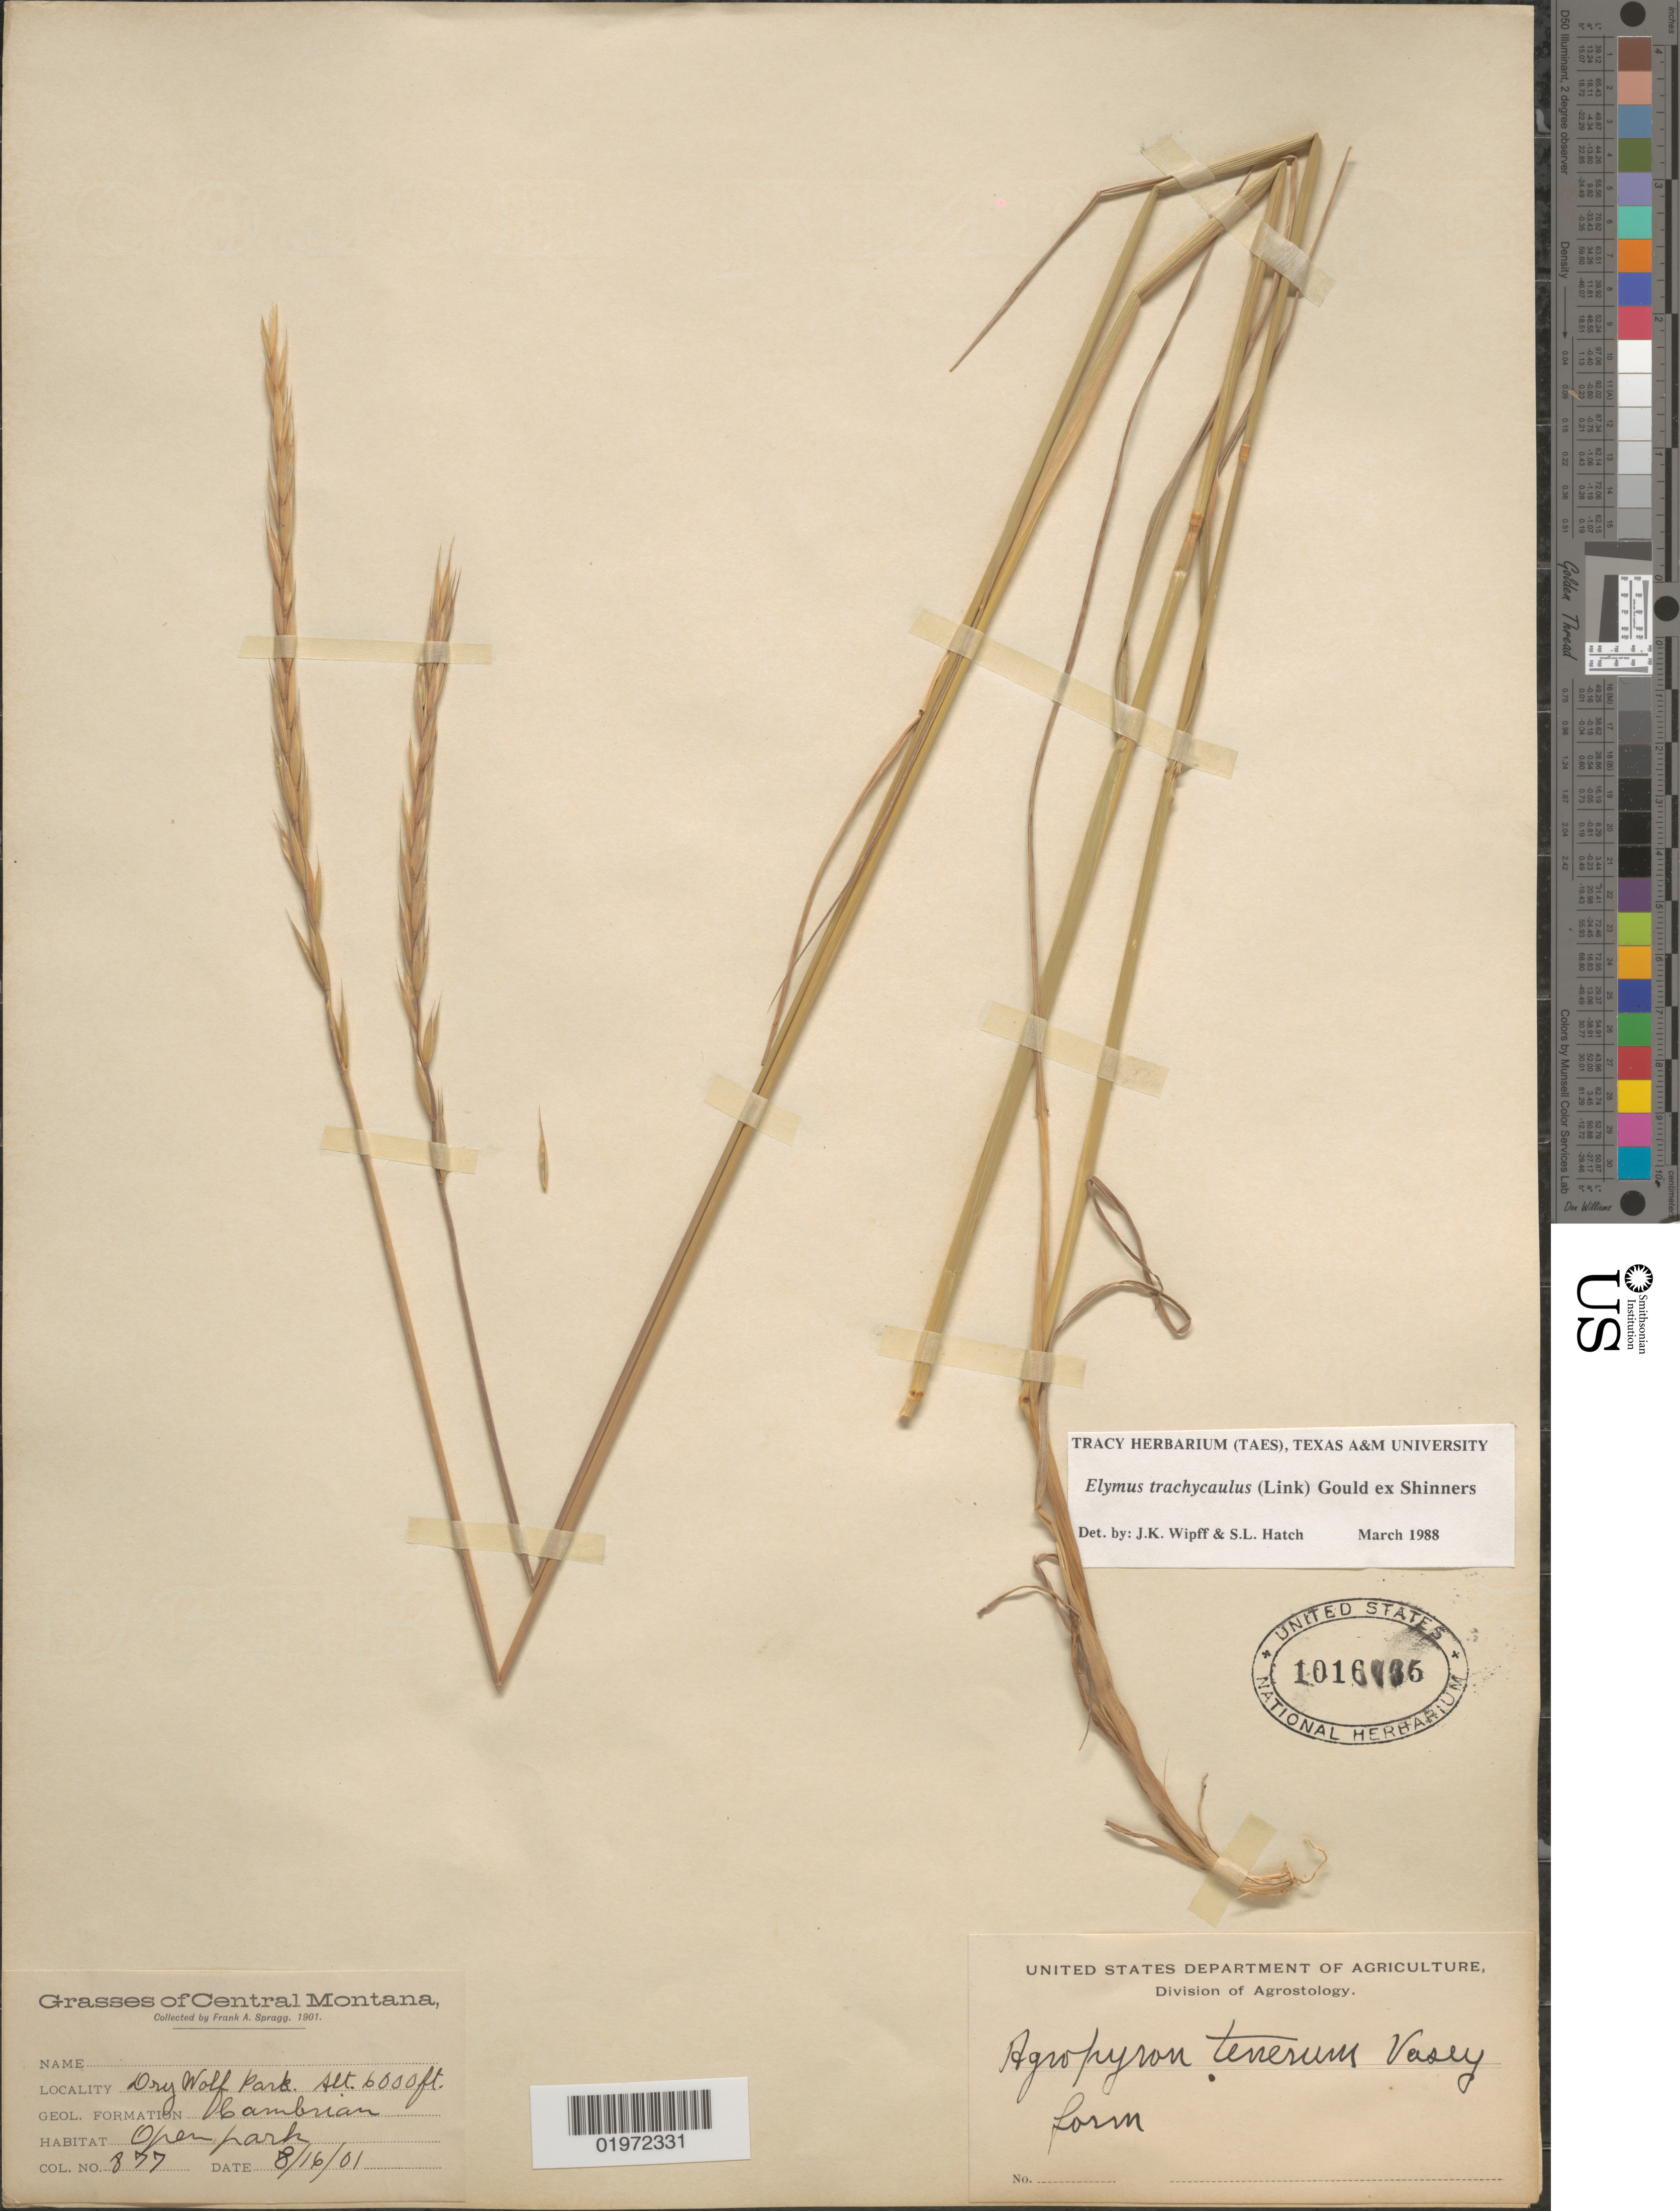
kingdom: Plantae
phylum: Tracheophyta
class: Liliopsida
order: Poales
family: Poaceae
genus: Elymus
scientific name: Elymus trachycaulus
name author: (Link) Gould ex Shinners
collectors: F. Spragg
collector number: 877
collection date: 1901-08-16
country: United States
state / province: Montana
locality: Central Montana. Dry Wolf Park. Geol. Formation Cambrian. Open park.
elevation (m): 1829